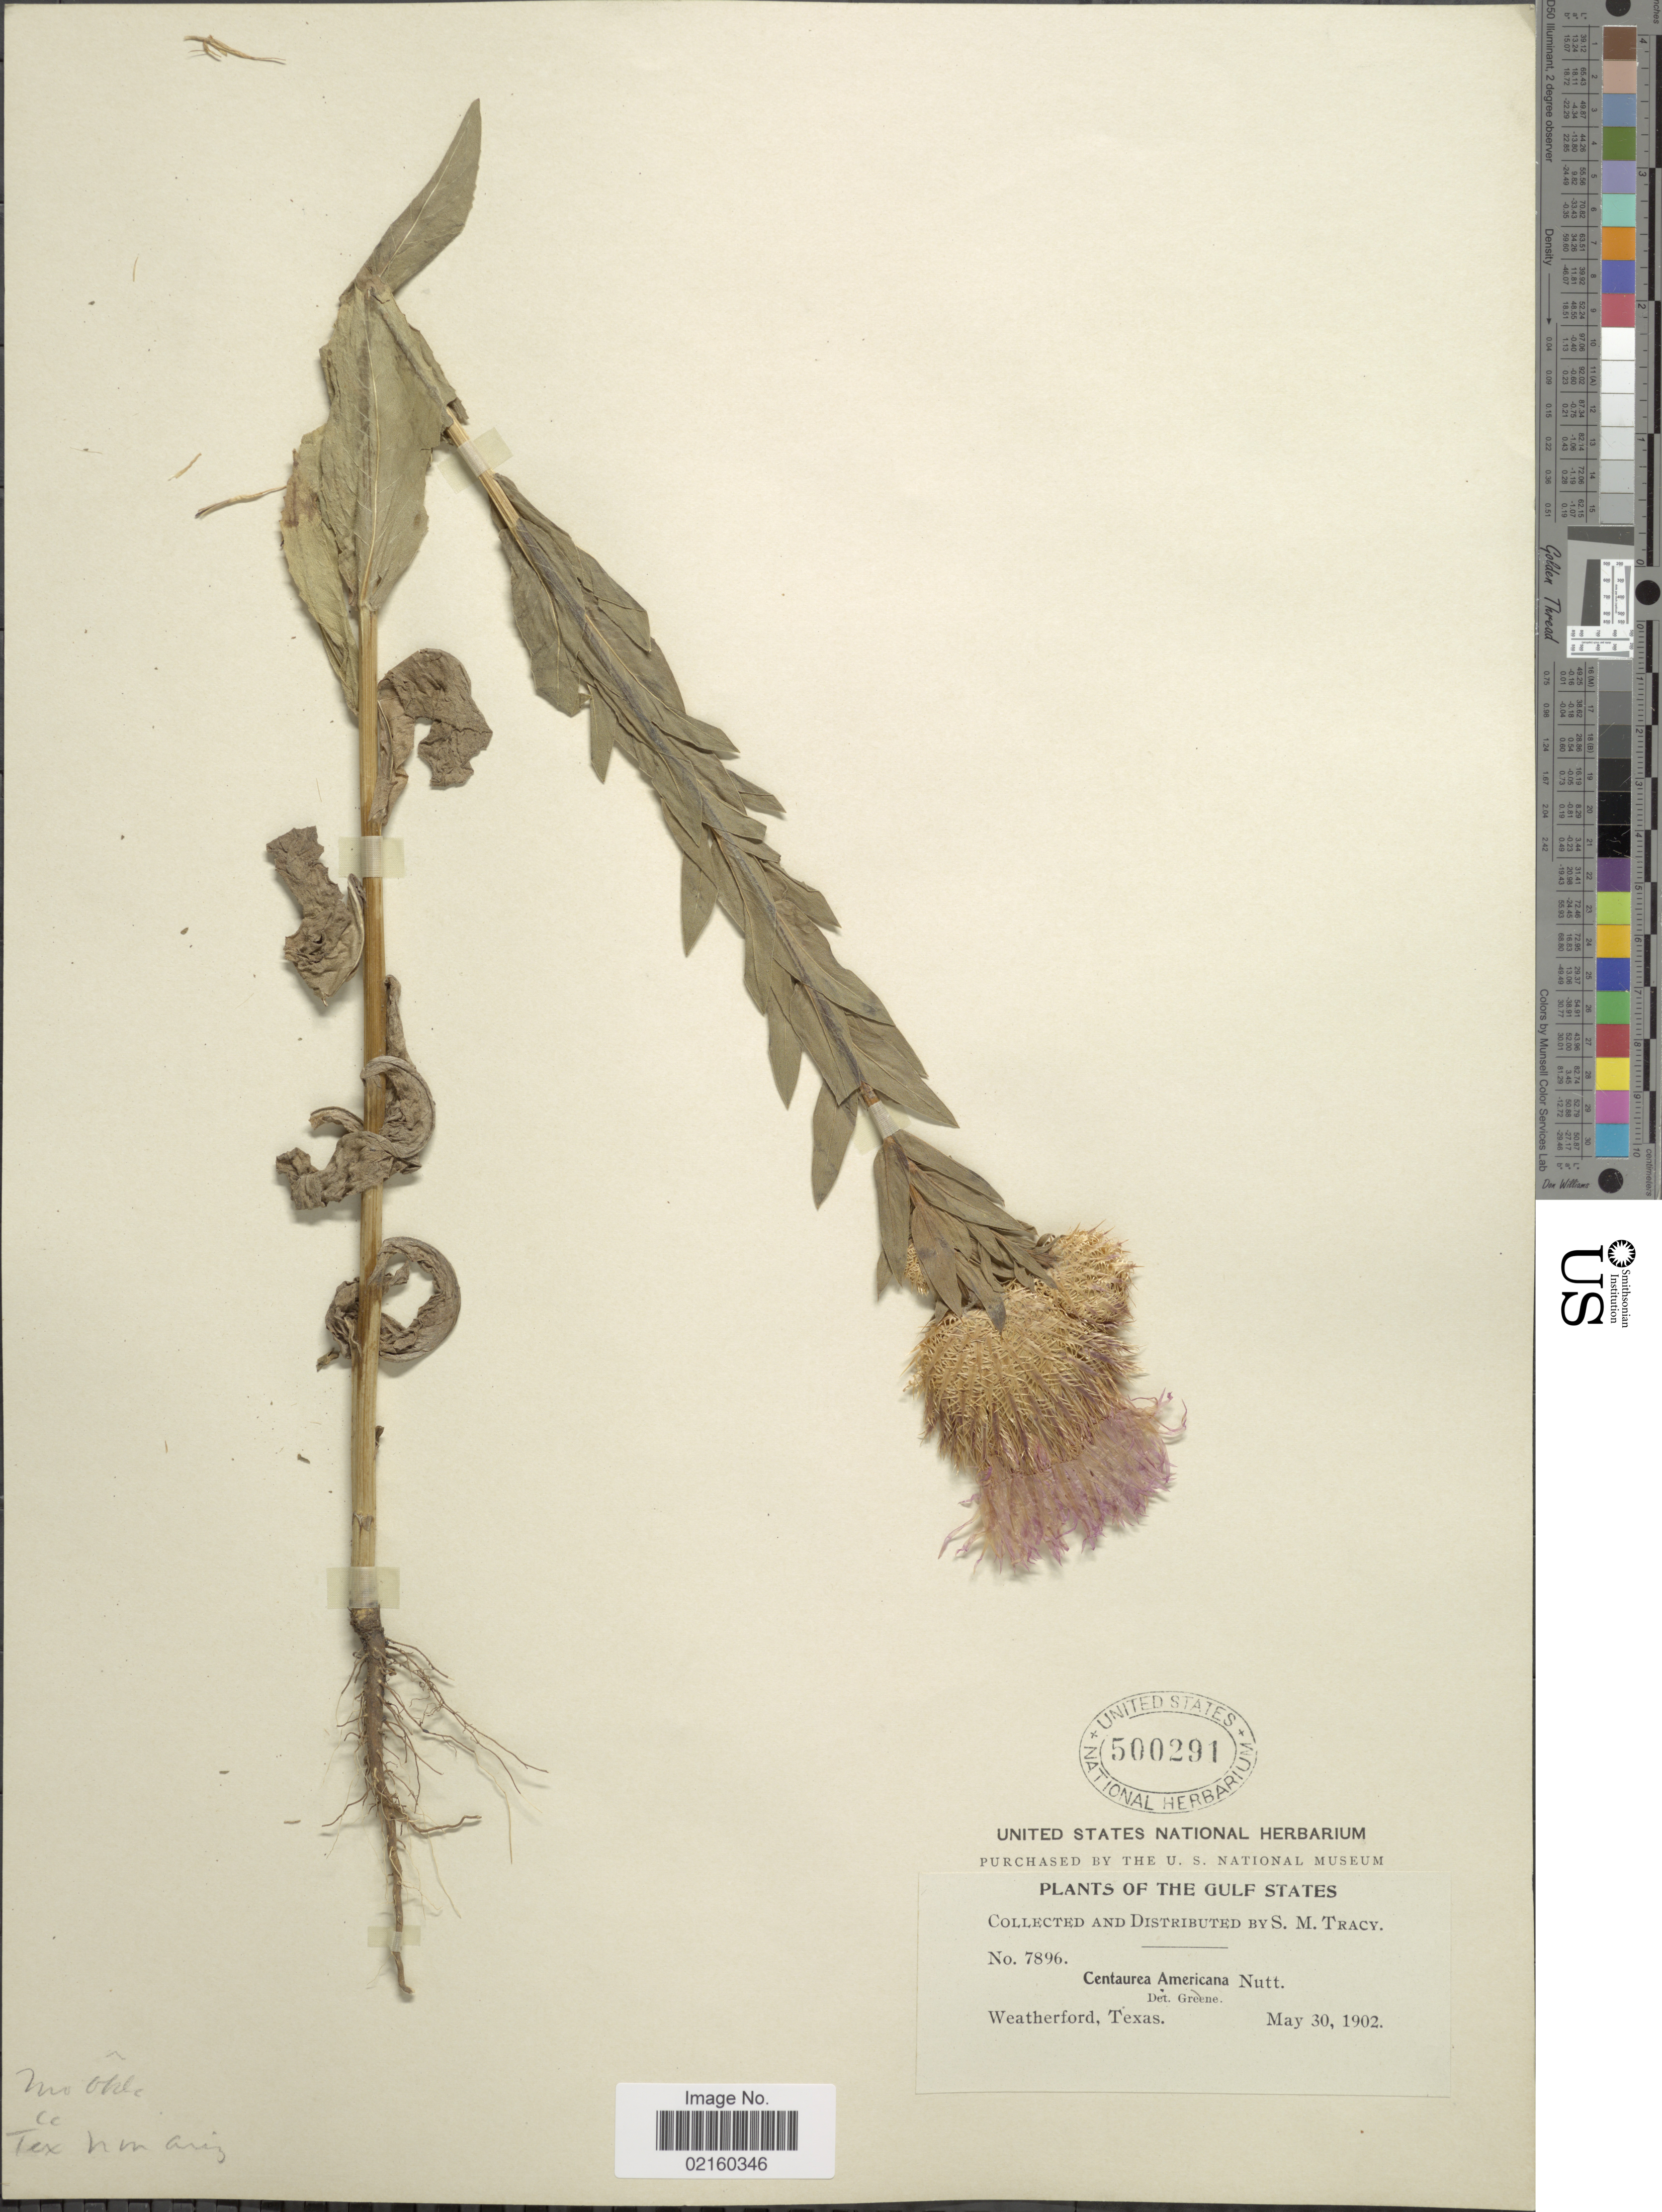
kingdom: Plantae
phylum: Tracheophyta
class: Magnoliopsida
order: Asterales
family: Asteraceae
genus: Plectocephalus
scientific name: Plectocephalus americanus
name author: (Nutt.) D. Don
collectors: S. M. Tracy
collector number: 7896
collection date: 1902-05-30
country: United States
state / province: Texas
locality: The Gulf States, Weatherford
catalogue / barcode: US 500291